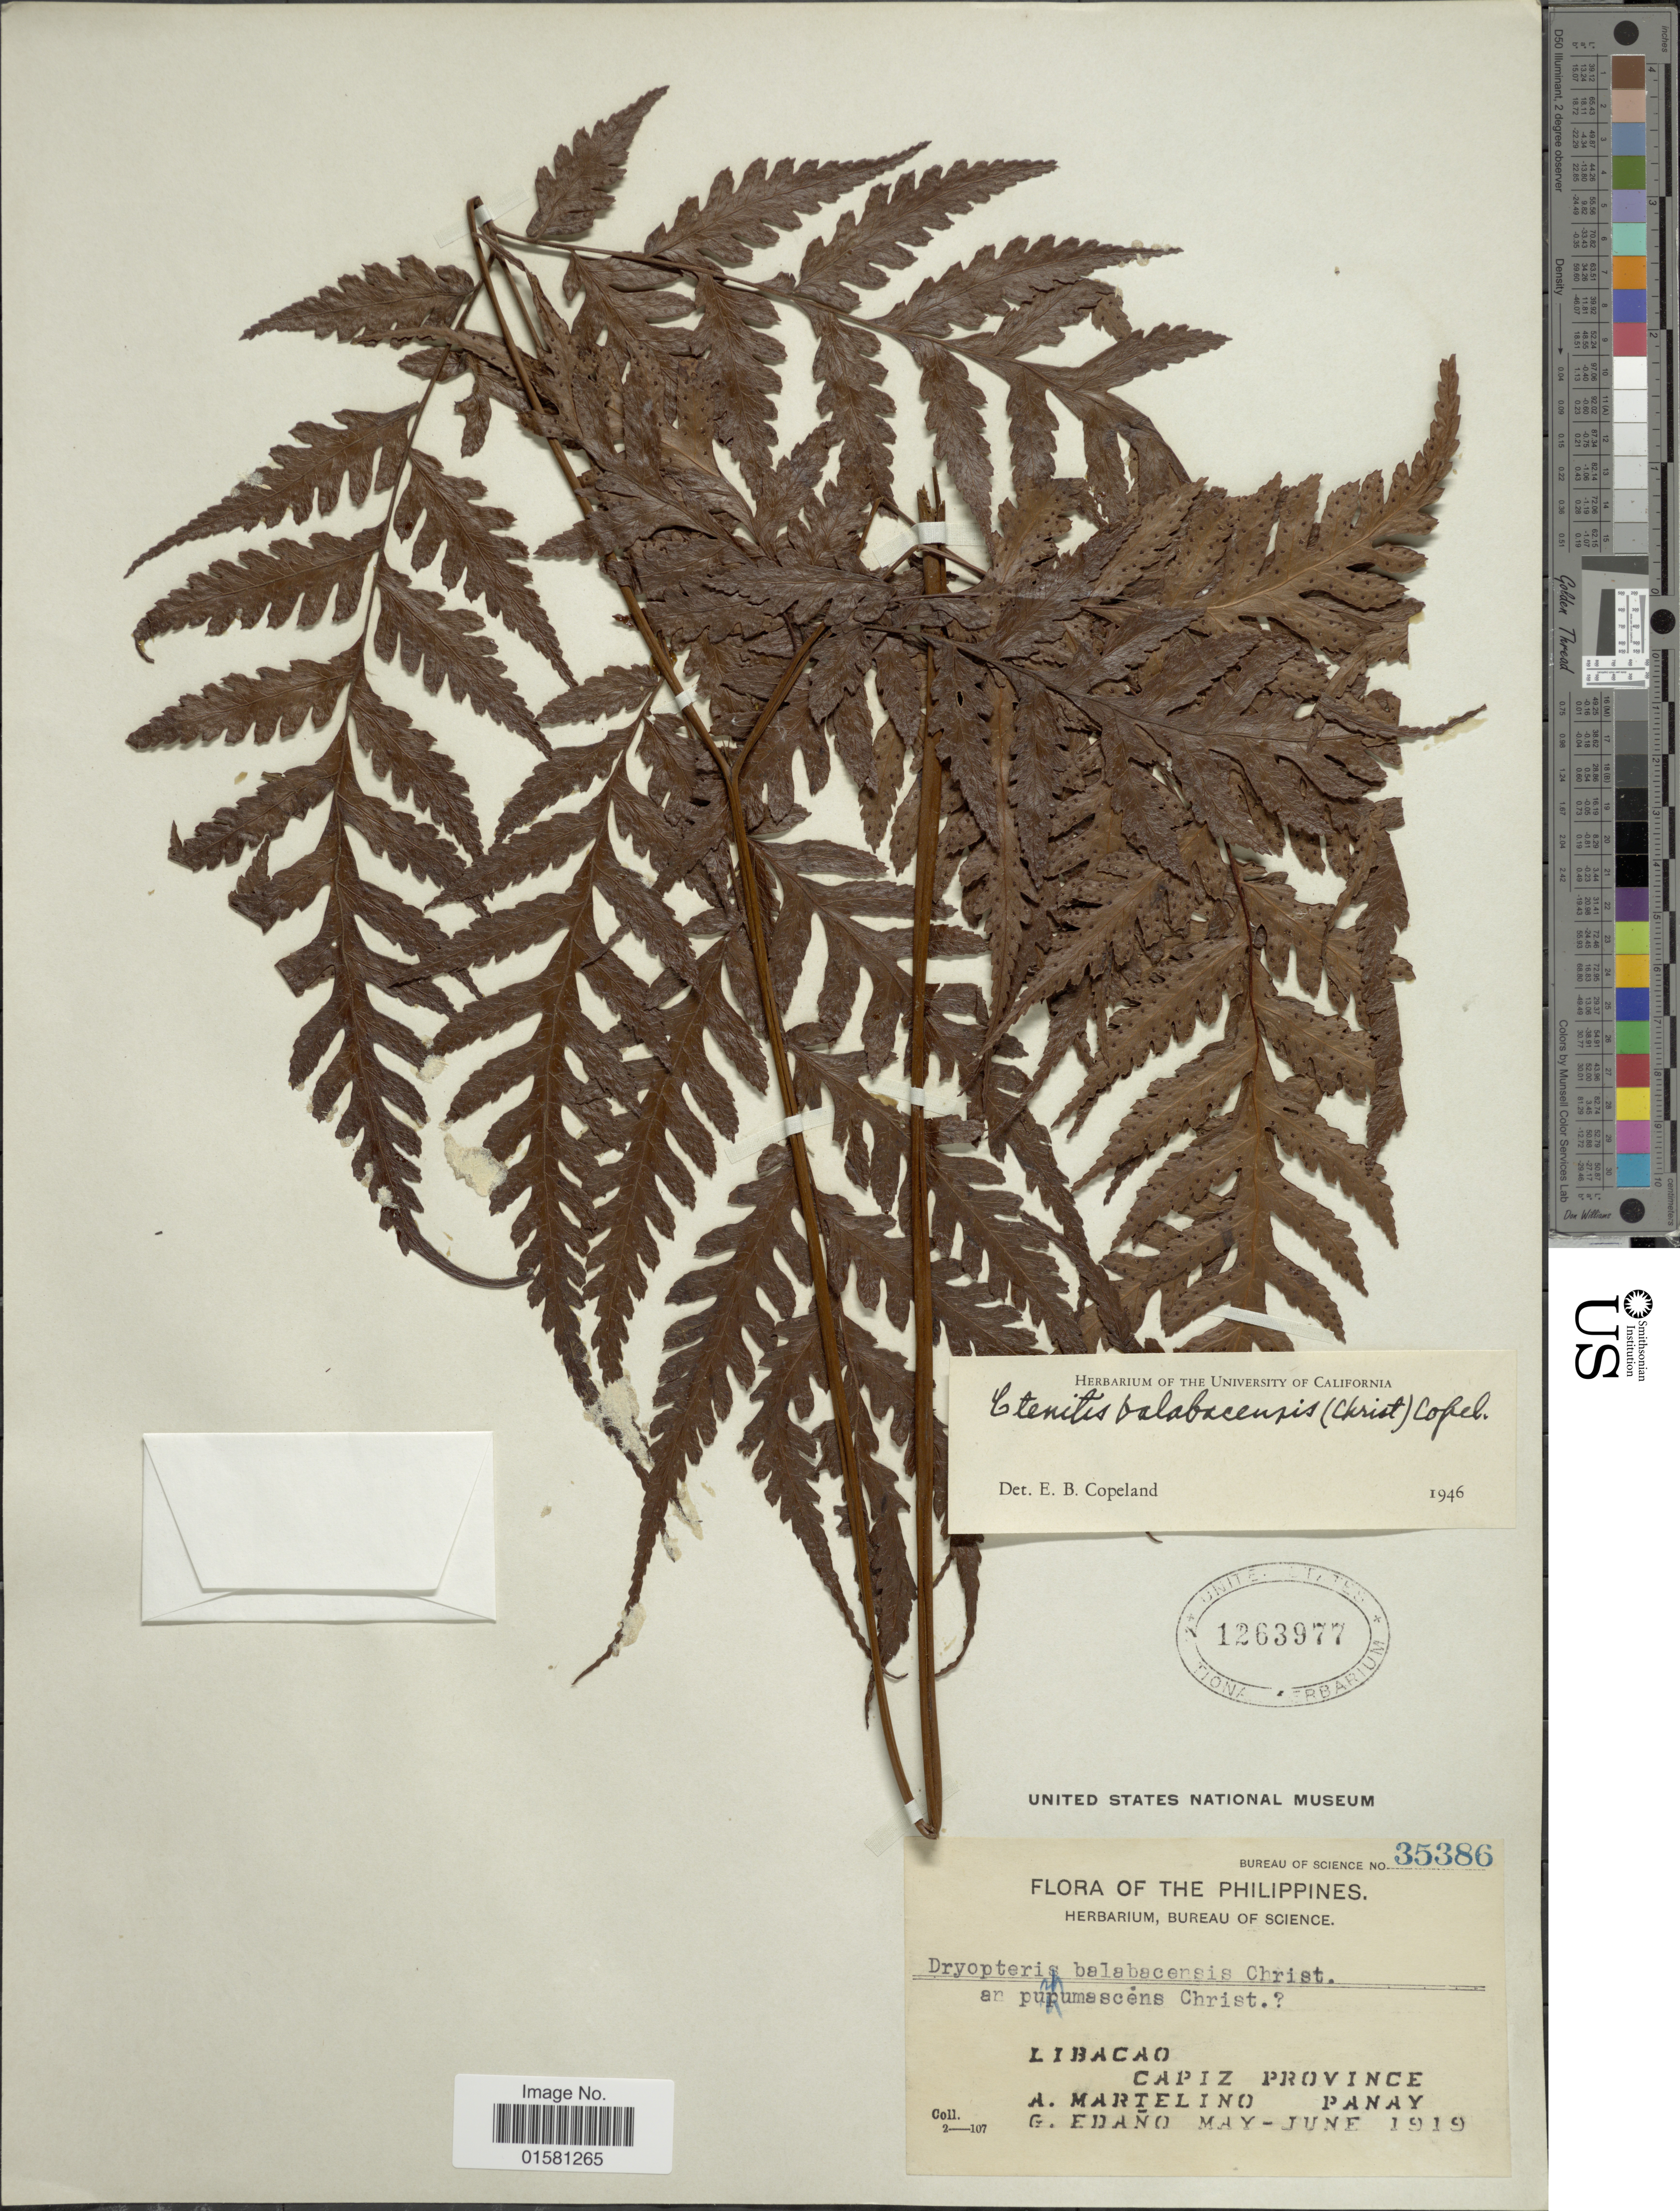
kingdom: Plantae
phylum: Tracheophyta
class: Polypodiopsida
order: Polypodiales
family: Tectariaceae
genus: Tectaria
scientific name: Tectaria trichotoma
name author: (Fée) Tagawa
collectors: A. Martelino & G. Edaño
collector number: Bureau of Science 35386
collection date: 1919-05/1919-06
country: Philippines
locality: Libacao, Capiz province, Panay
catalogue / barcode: US 1263977